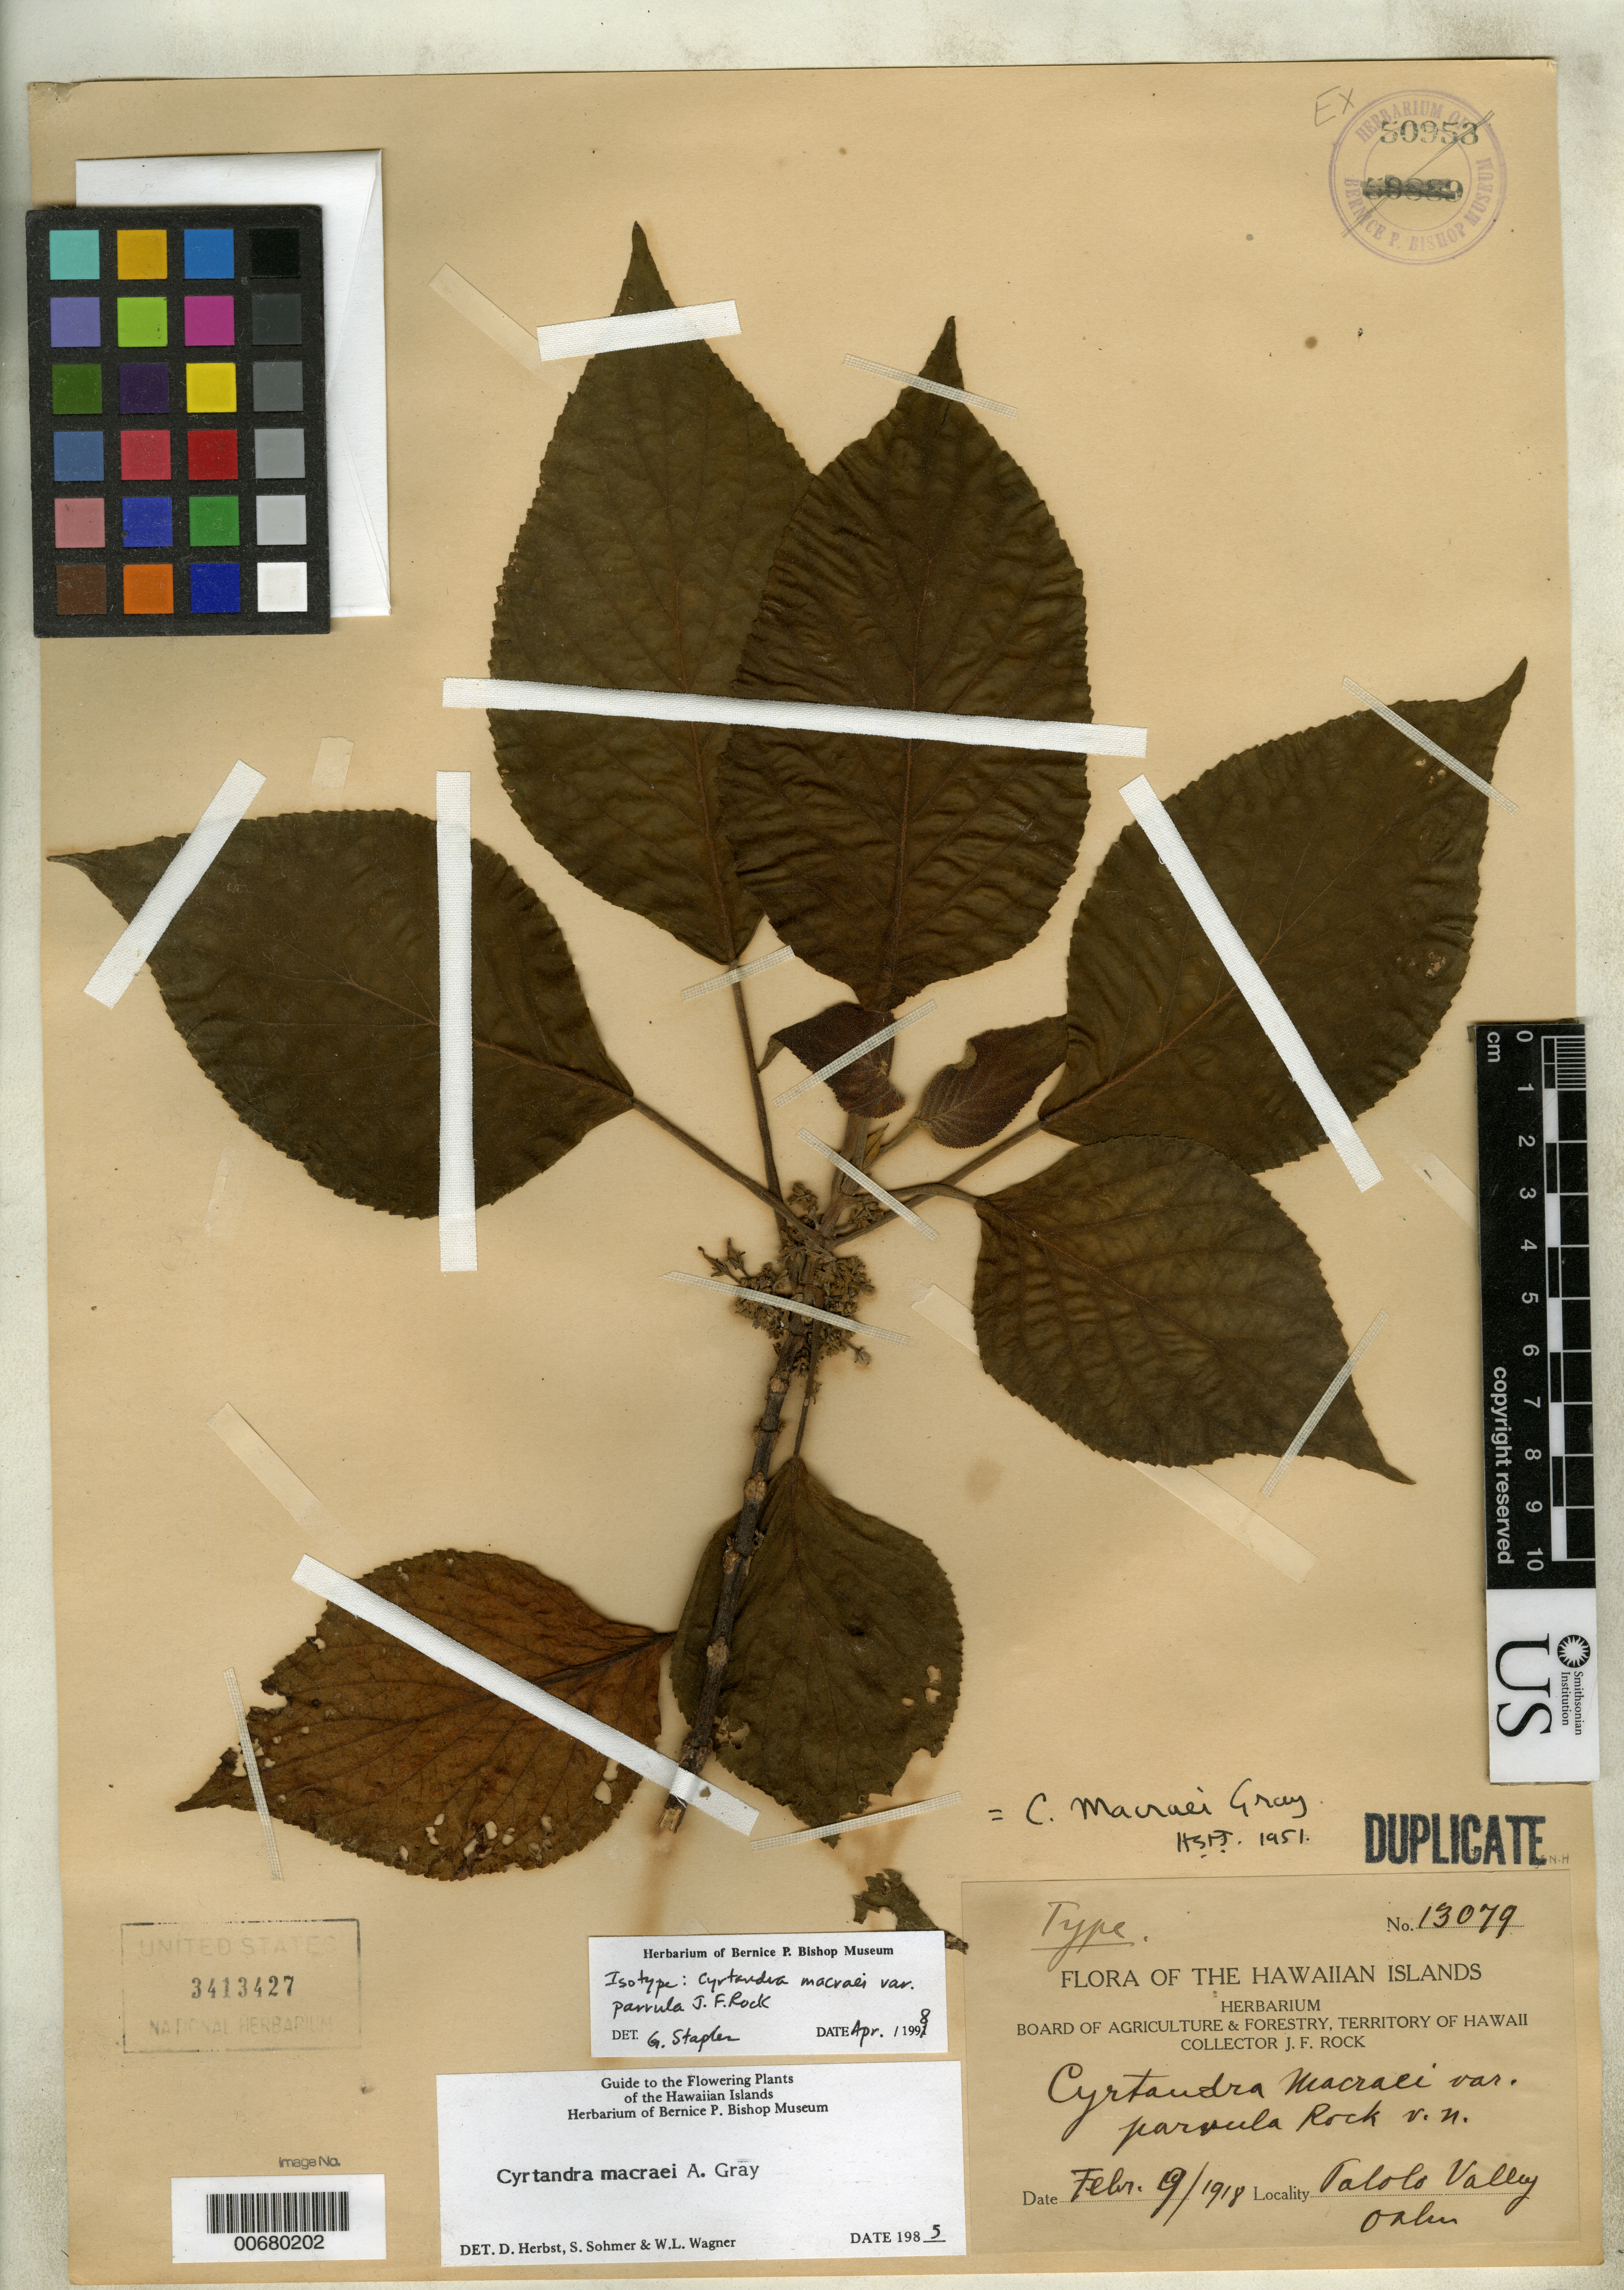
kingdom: Plantae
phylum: Tracheophyta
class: Magnoliopsida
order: Lamiales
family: Gesneriaceae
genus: Cyrtandra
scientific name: Cyrtandra macraei var. parvula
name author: Rock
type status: Isotype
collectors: J. F. Rock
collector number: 13079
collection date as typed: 09 Feb 1918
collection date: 1918-02-09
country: United States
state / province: Hawaii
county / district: Honolulu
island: Oahu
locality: Palolo Valley.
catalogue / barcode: US 3413427